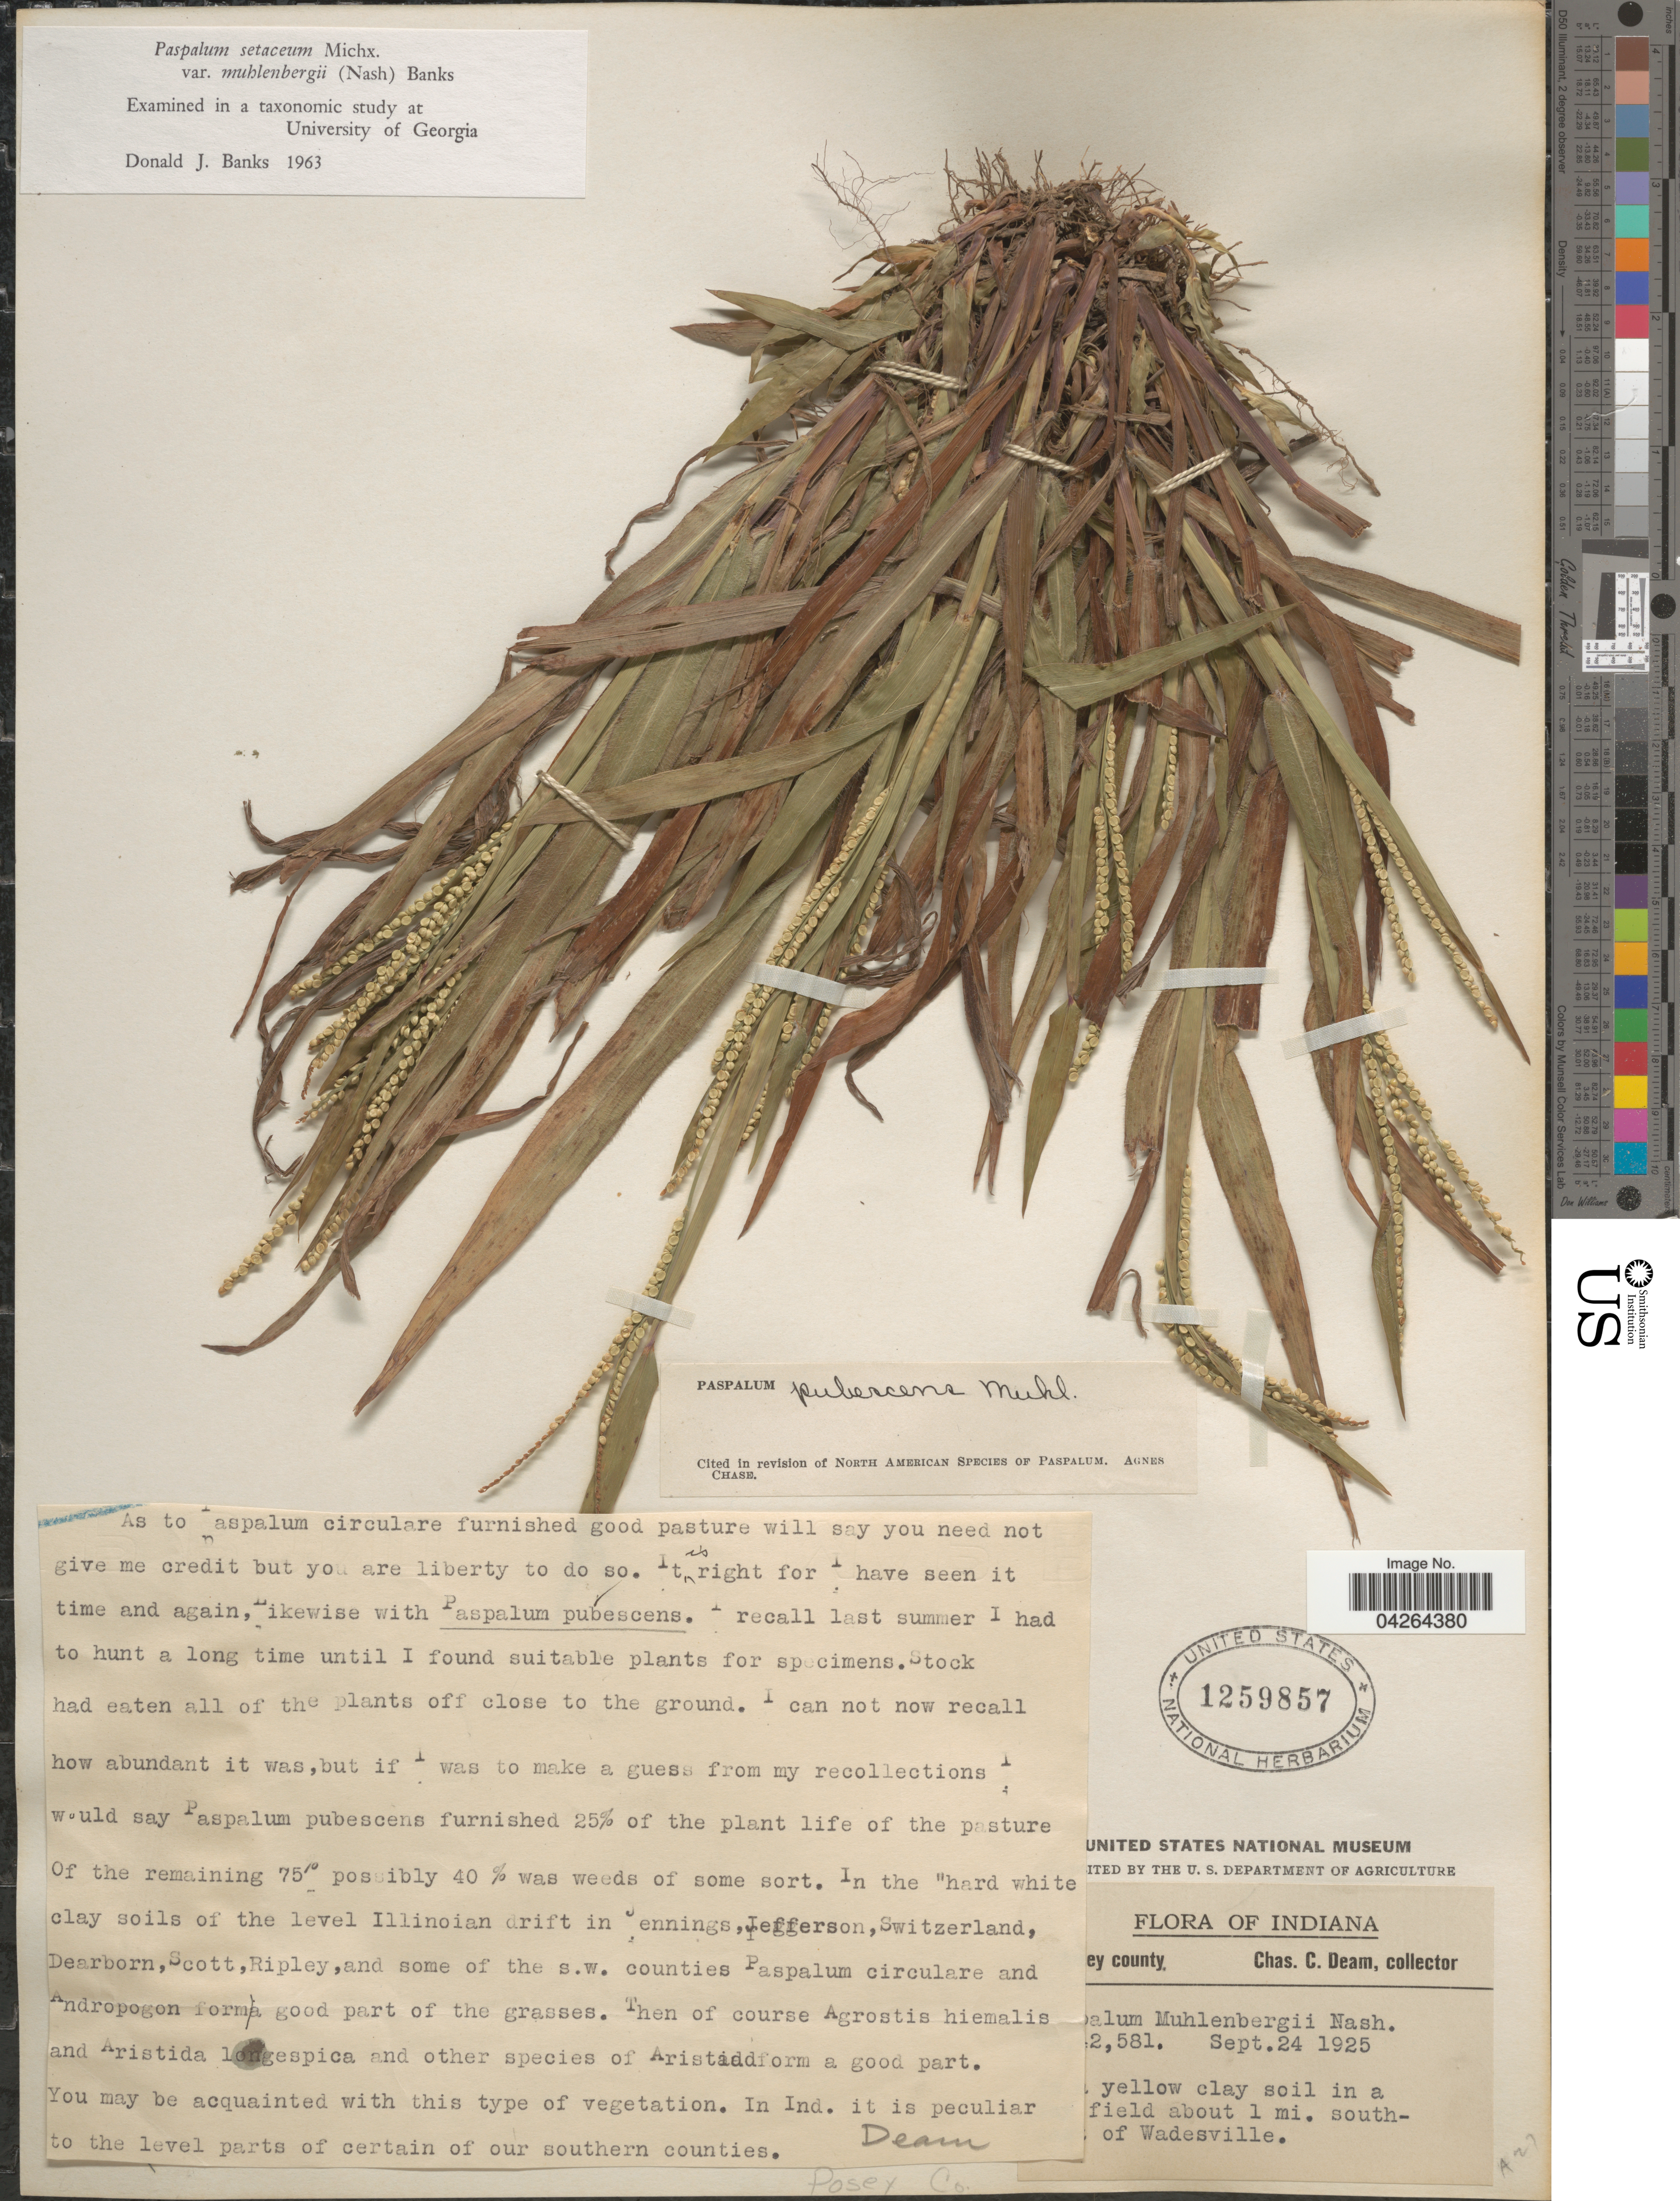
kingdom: Plantae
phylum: Tracheophyta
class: Liliopsida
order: Poales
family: Poaceae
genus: Paspalum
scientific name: Paspalum setaceum var. muhlenbergii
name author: (Nash) D.J. Banks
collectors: C. C. Deam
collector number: !2581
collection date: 1925-09-24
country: United States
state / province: Indiana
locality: Posey county. [illegible text] yellow clay soil in a [illegible text] field about 1 mi. south-[illegible text] of Wadesville.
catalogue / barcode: US 1259857